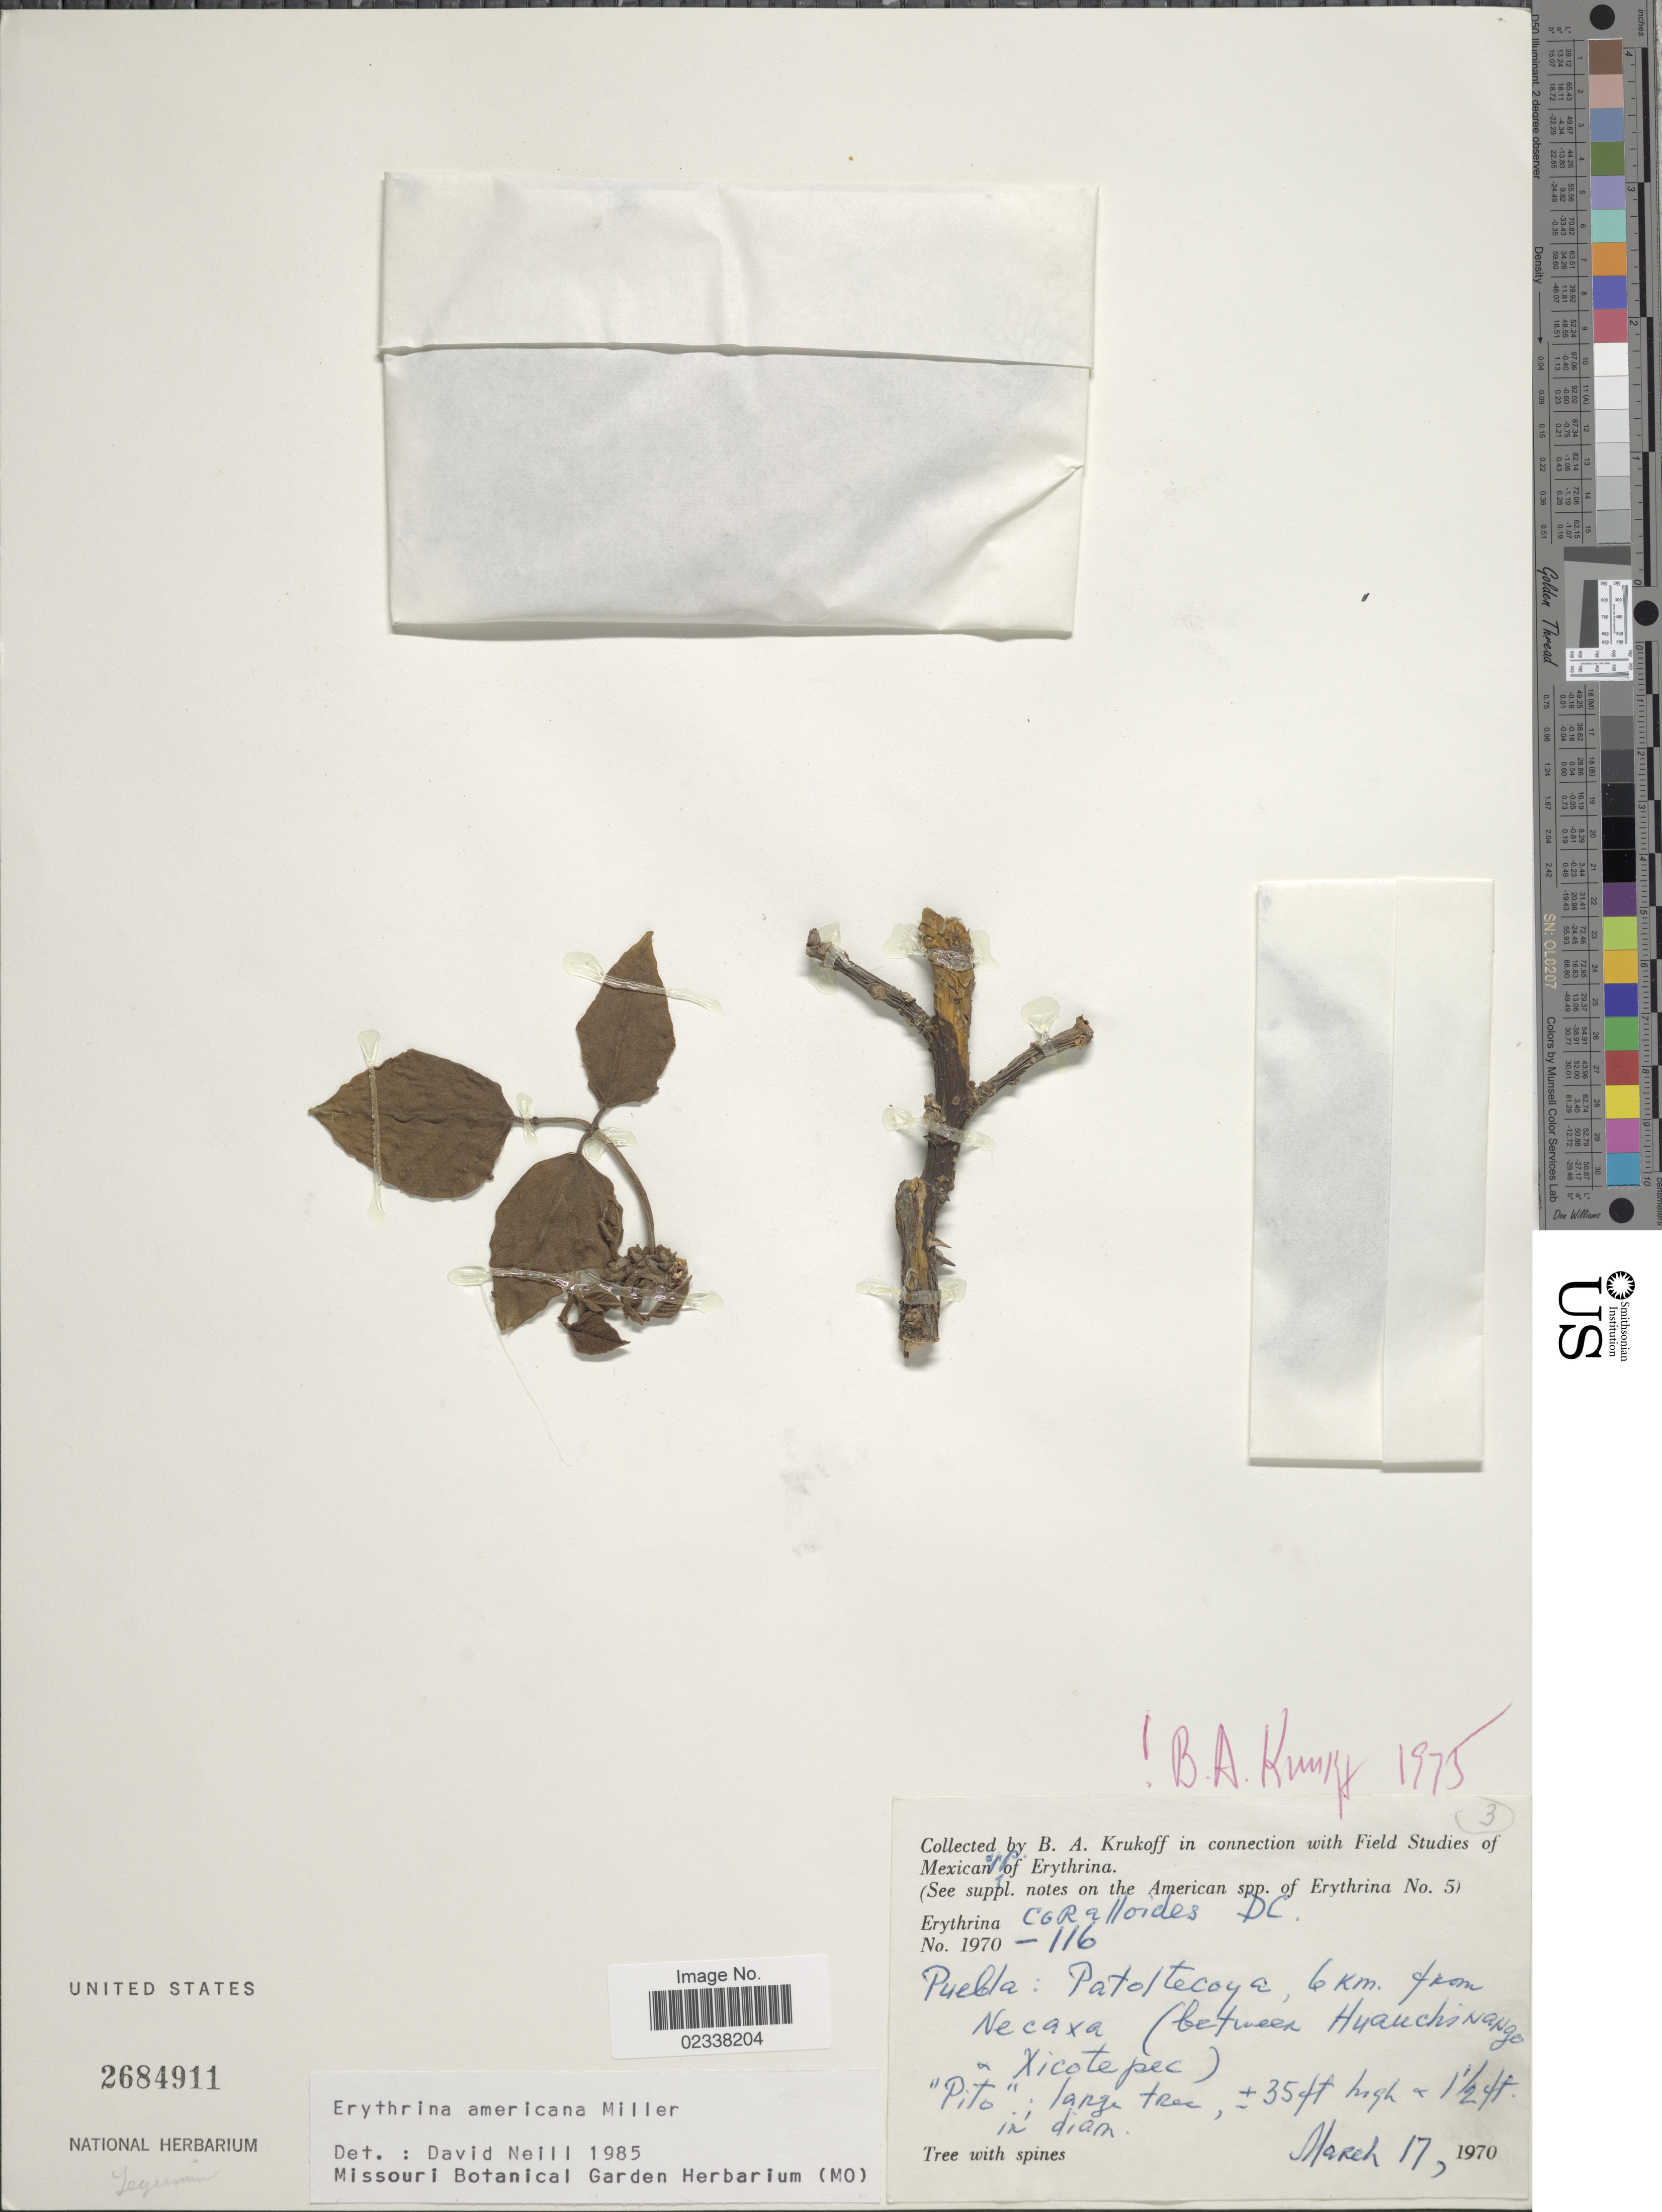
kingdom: Plantae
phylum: Tracheophyta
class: Magnoliopsida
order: Fabales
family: Fabaceae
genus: Erythrina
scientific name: Erythrina americana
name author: Mill.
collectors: B. A. Krukoff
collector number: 1970-116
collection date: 1970-03-17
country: Mexico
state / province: Puebla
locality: Patoltecoya, 6 km. from Nexaca (between Hauchinango & Xicotepec)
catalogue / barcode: US 2684911